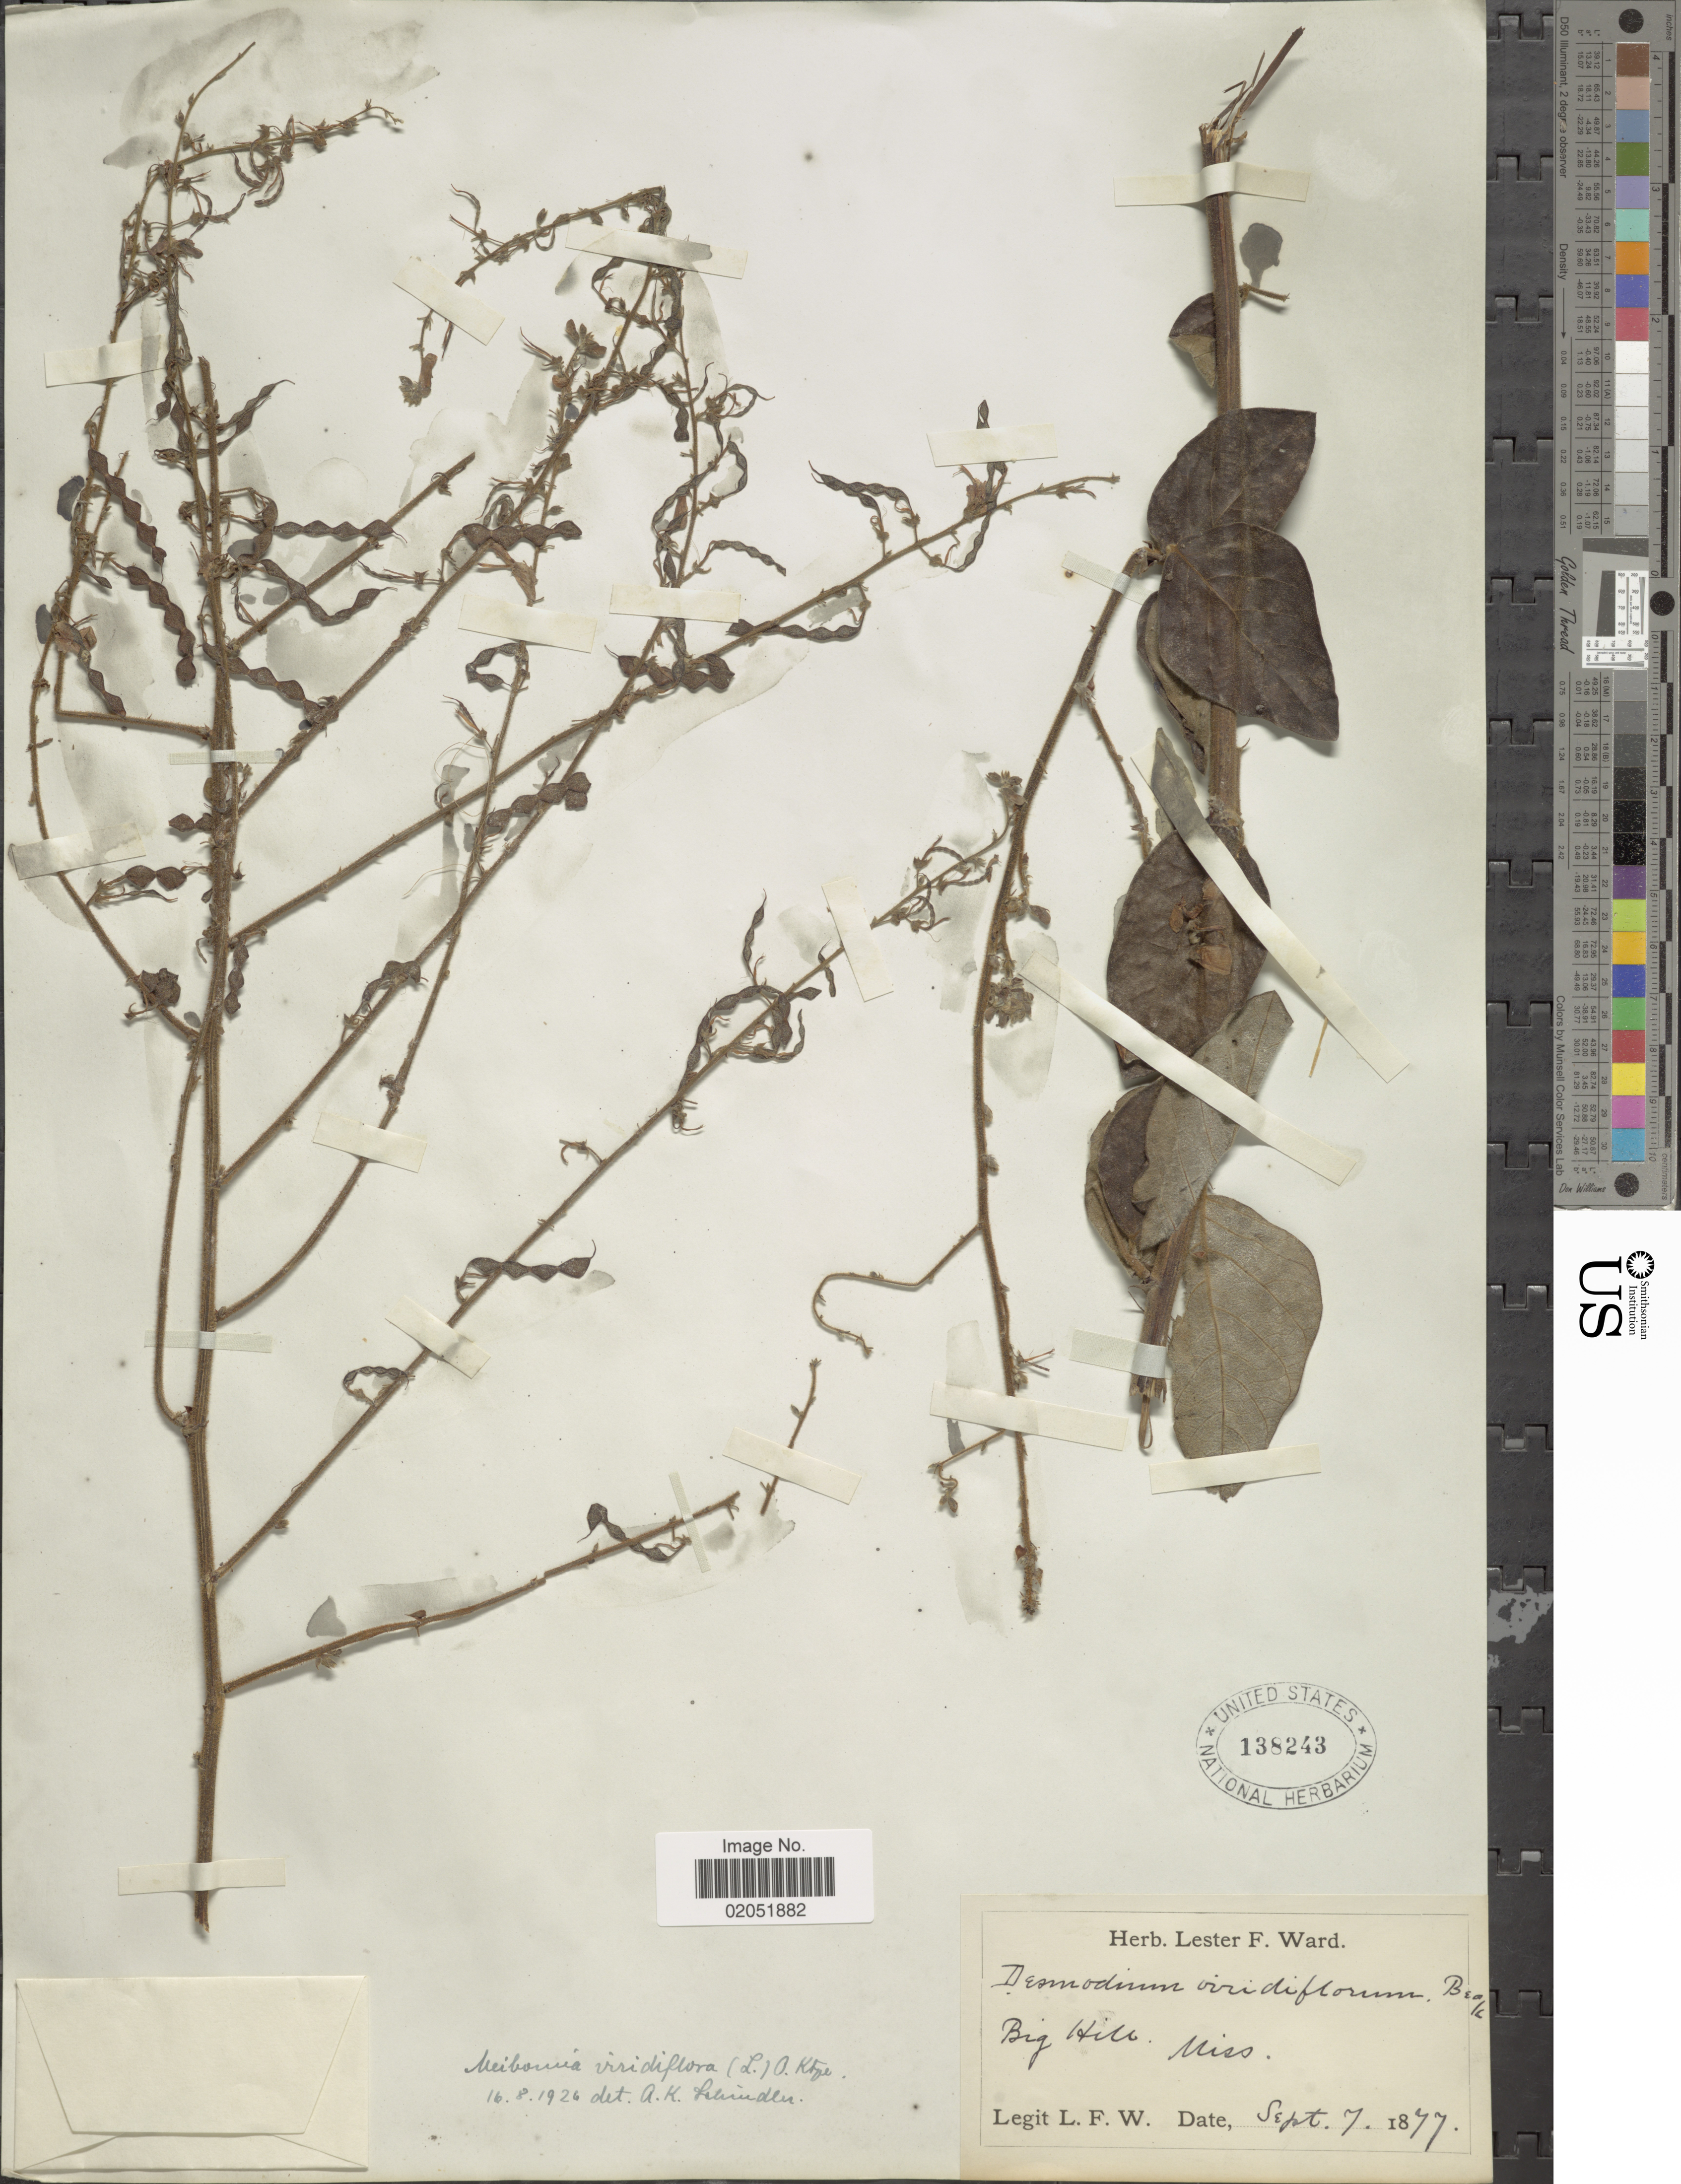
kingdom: Plantae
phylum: Tracheophyta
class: Magnoliopsida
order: Fabales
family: Fabaceae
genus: Desmodium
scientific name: Desmodium viridiflorum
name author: (L.) DC.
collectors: L. F. Ward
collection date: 1877-09-07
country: United States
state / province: Mississippi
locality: Big Hill Miss.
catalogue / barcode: US 138243